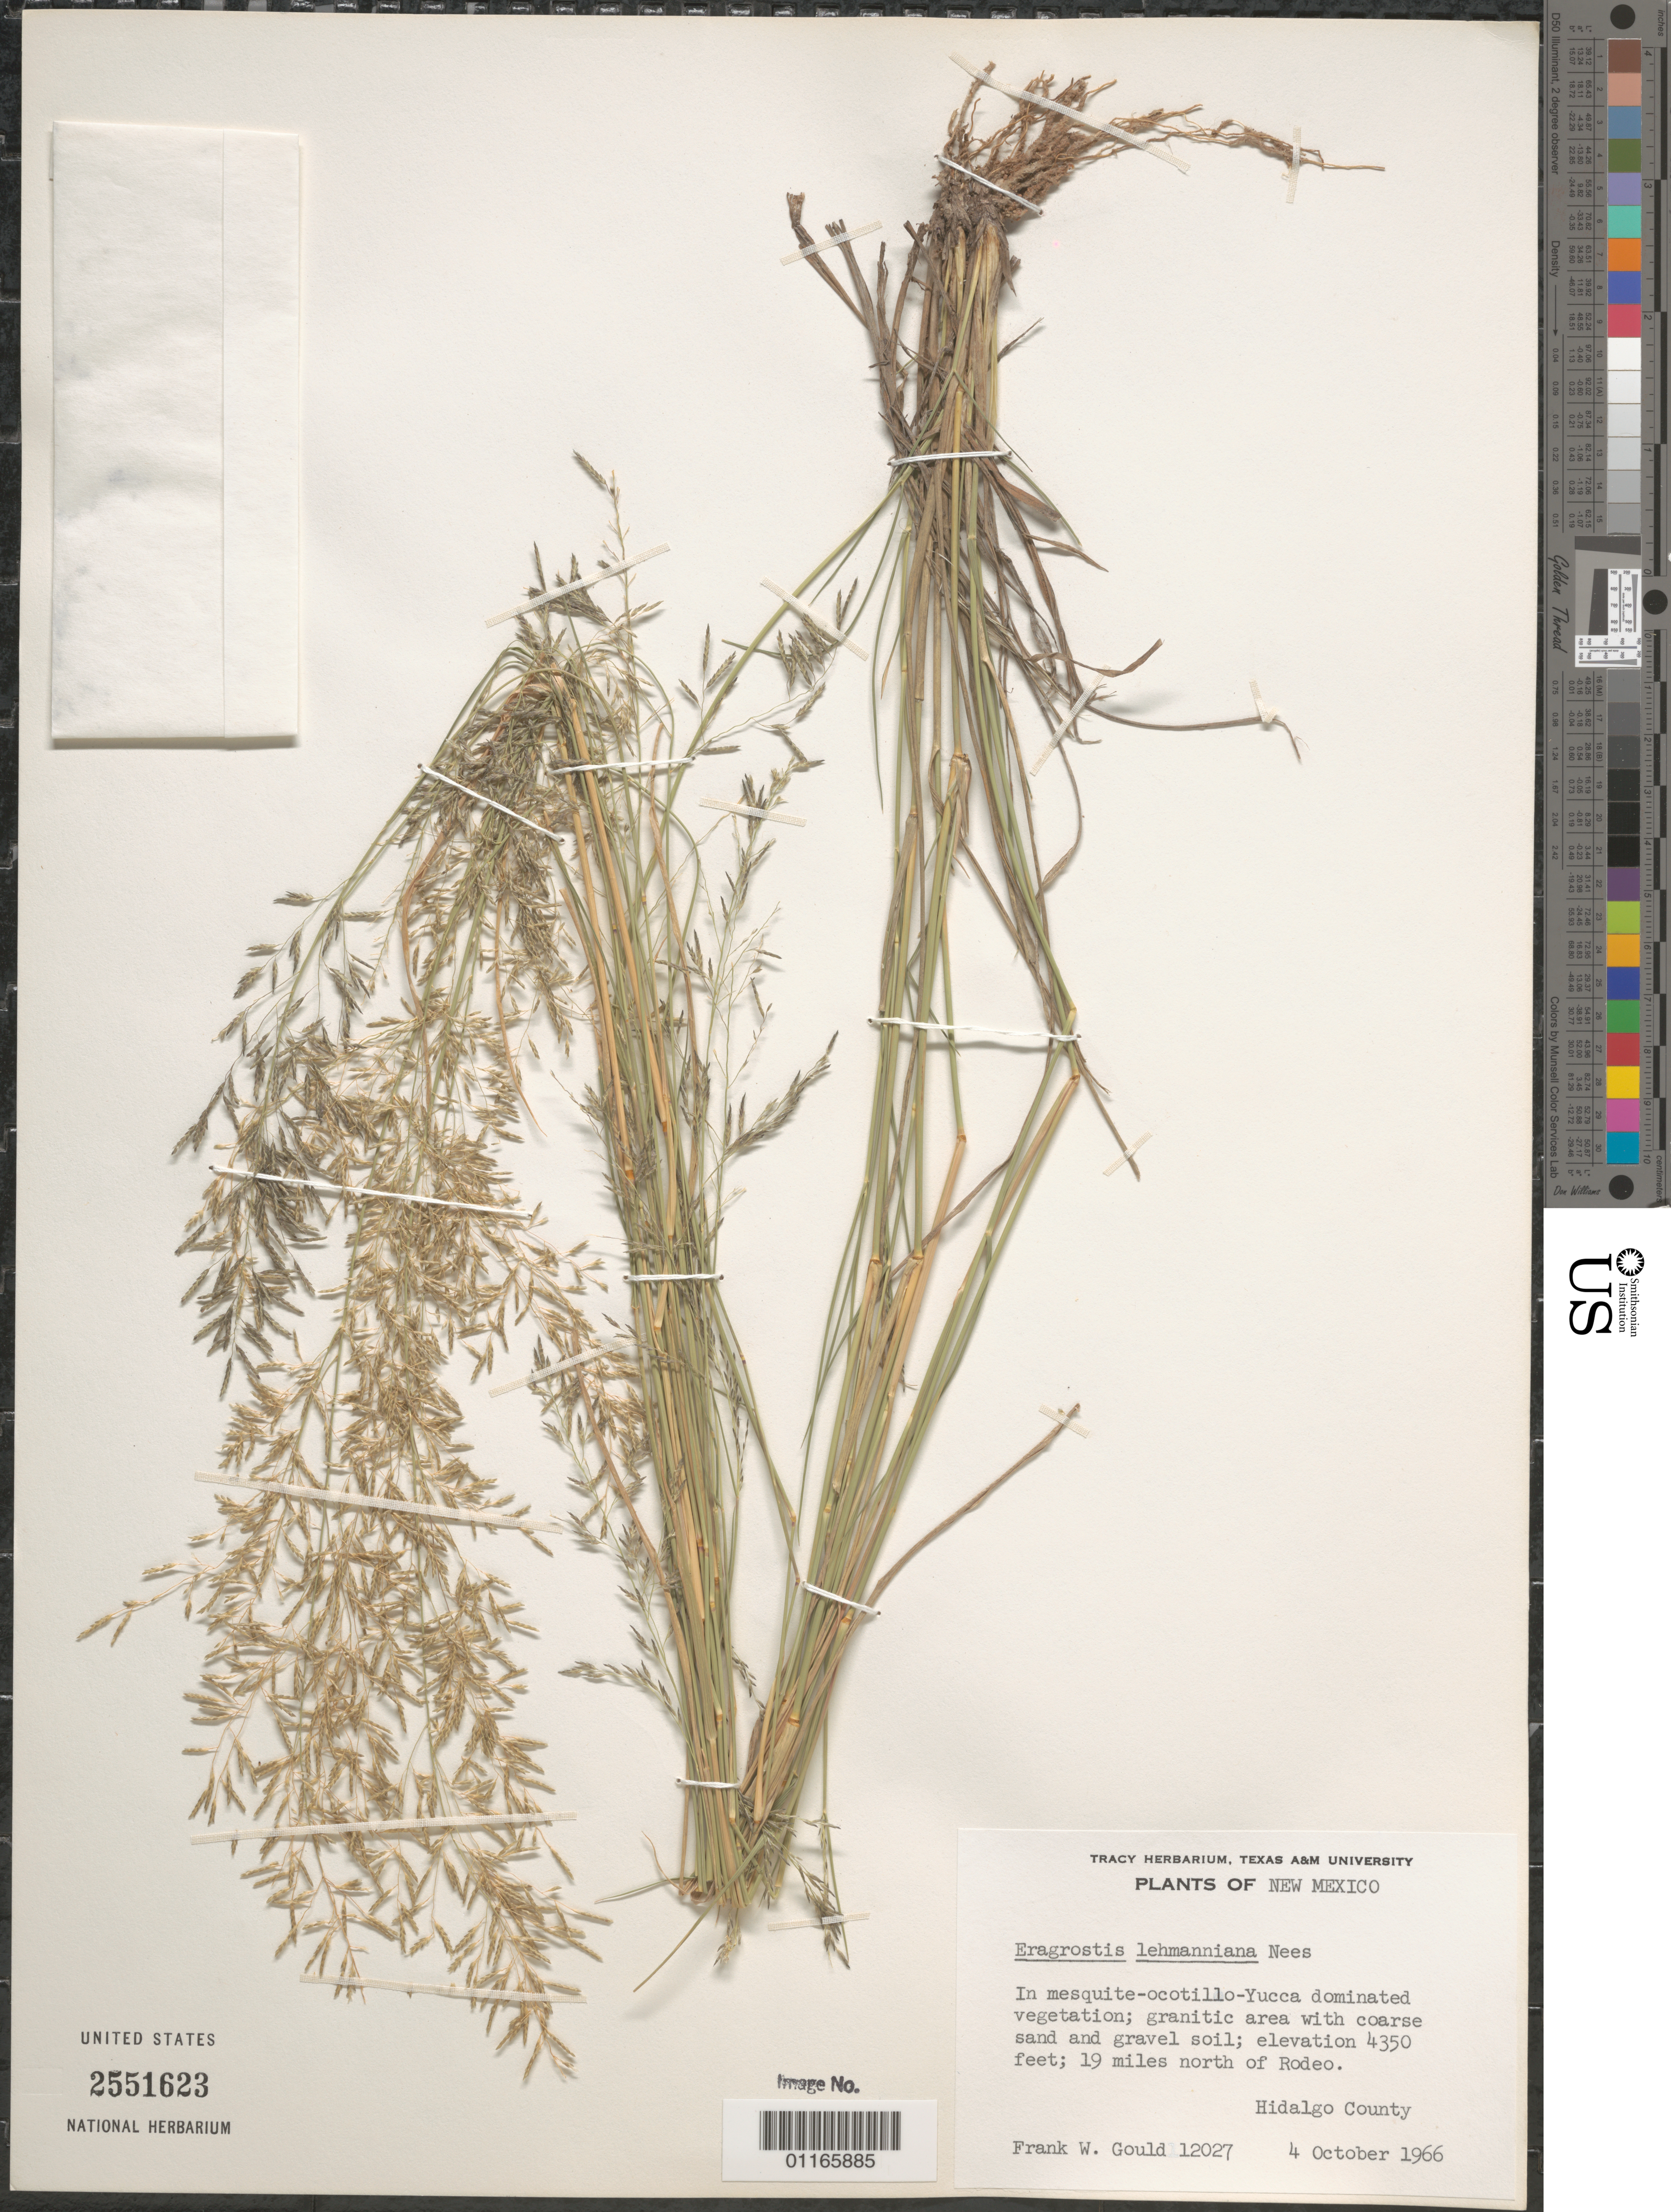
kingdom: Plantae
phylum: Tracheophyta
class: Liliopsida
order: Poales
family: Poaceae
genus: Eragrostis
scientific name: Eragrostis lehmanniana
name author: Nees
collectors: F. W. Gould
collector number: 12027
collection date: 1966-10-04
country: United States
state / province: New Mexico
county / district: Hidalgo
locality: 19 miles north of Rodeo.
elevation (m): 1326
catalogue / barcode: US 2551623